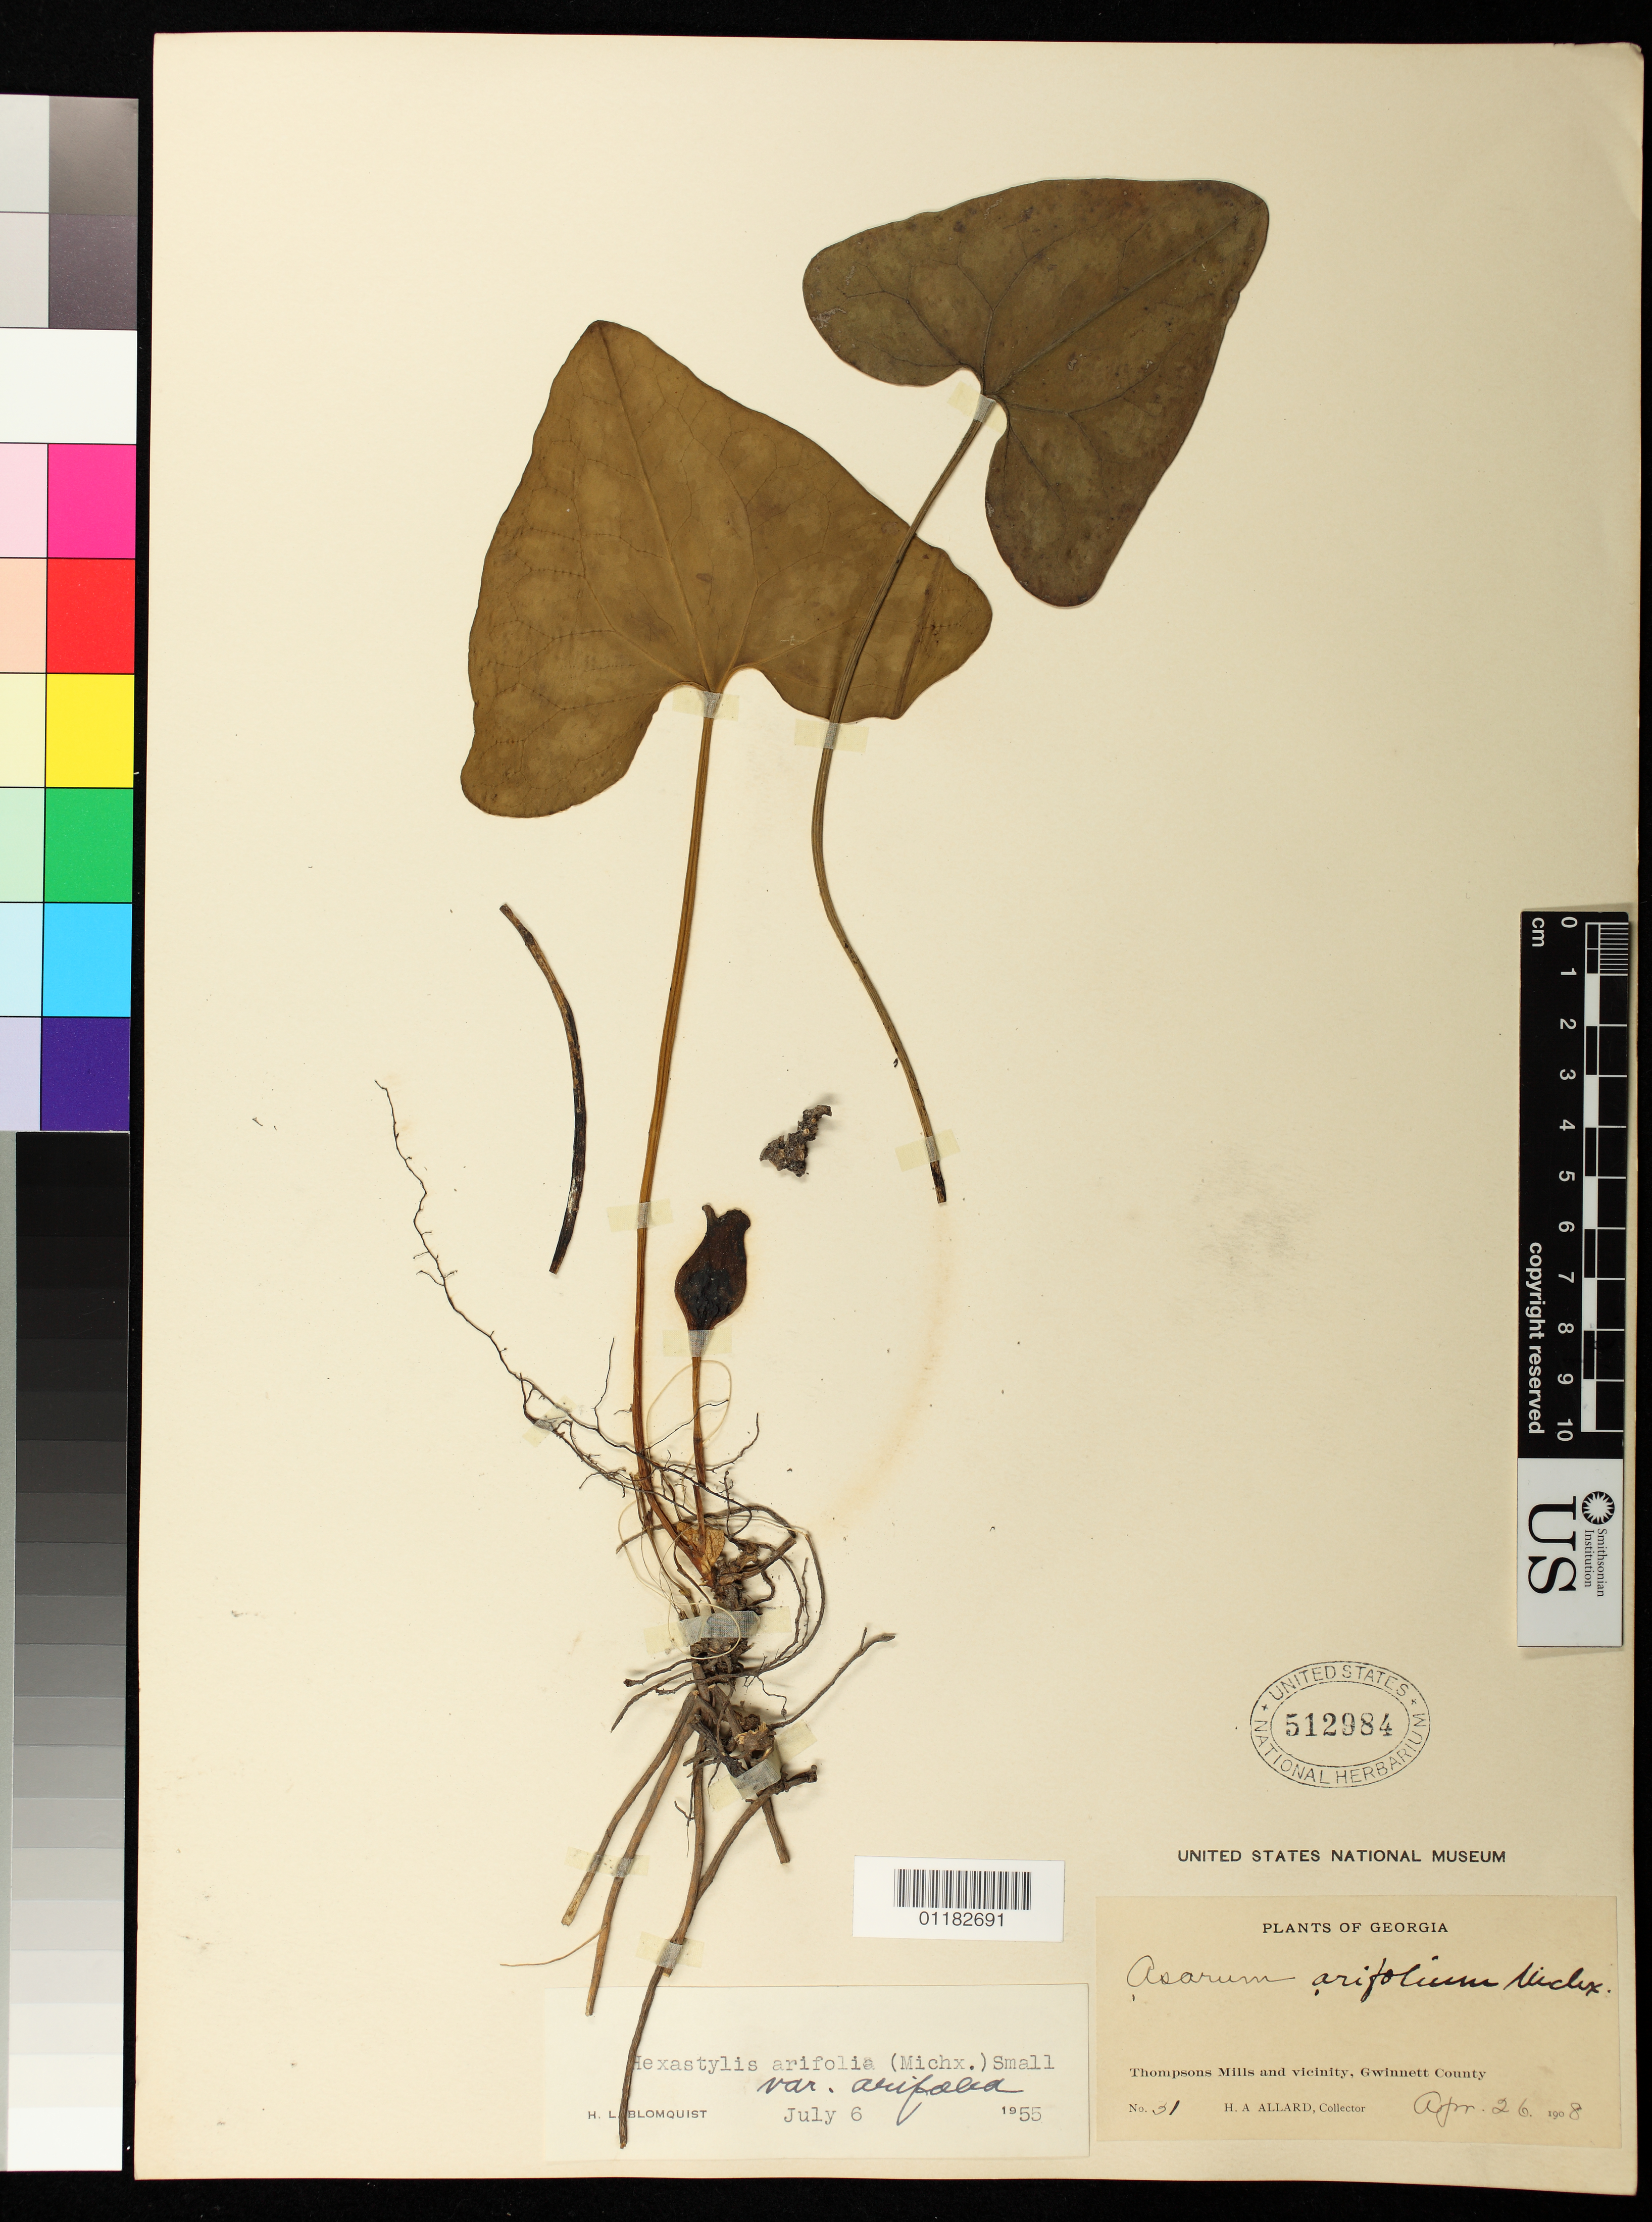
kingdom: Plantae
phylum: Tracheophyta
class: Magnoliopsida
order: Piperales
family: Aristolochiaceae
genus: Hexastylis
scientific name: Hexastylis arifolia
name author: (Michx.) Small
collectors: H. A. Allard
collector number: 31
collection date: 1908-04-26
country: United States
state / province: Georgia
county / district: Gwinnett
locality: Thompsons Mills and vicinity, Gwinnett County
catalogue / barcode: US 512984